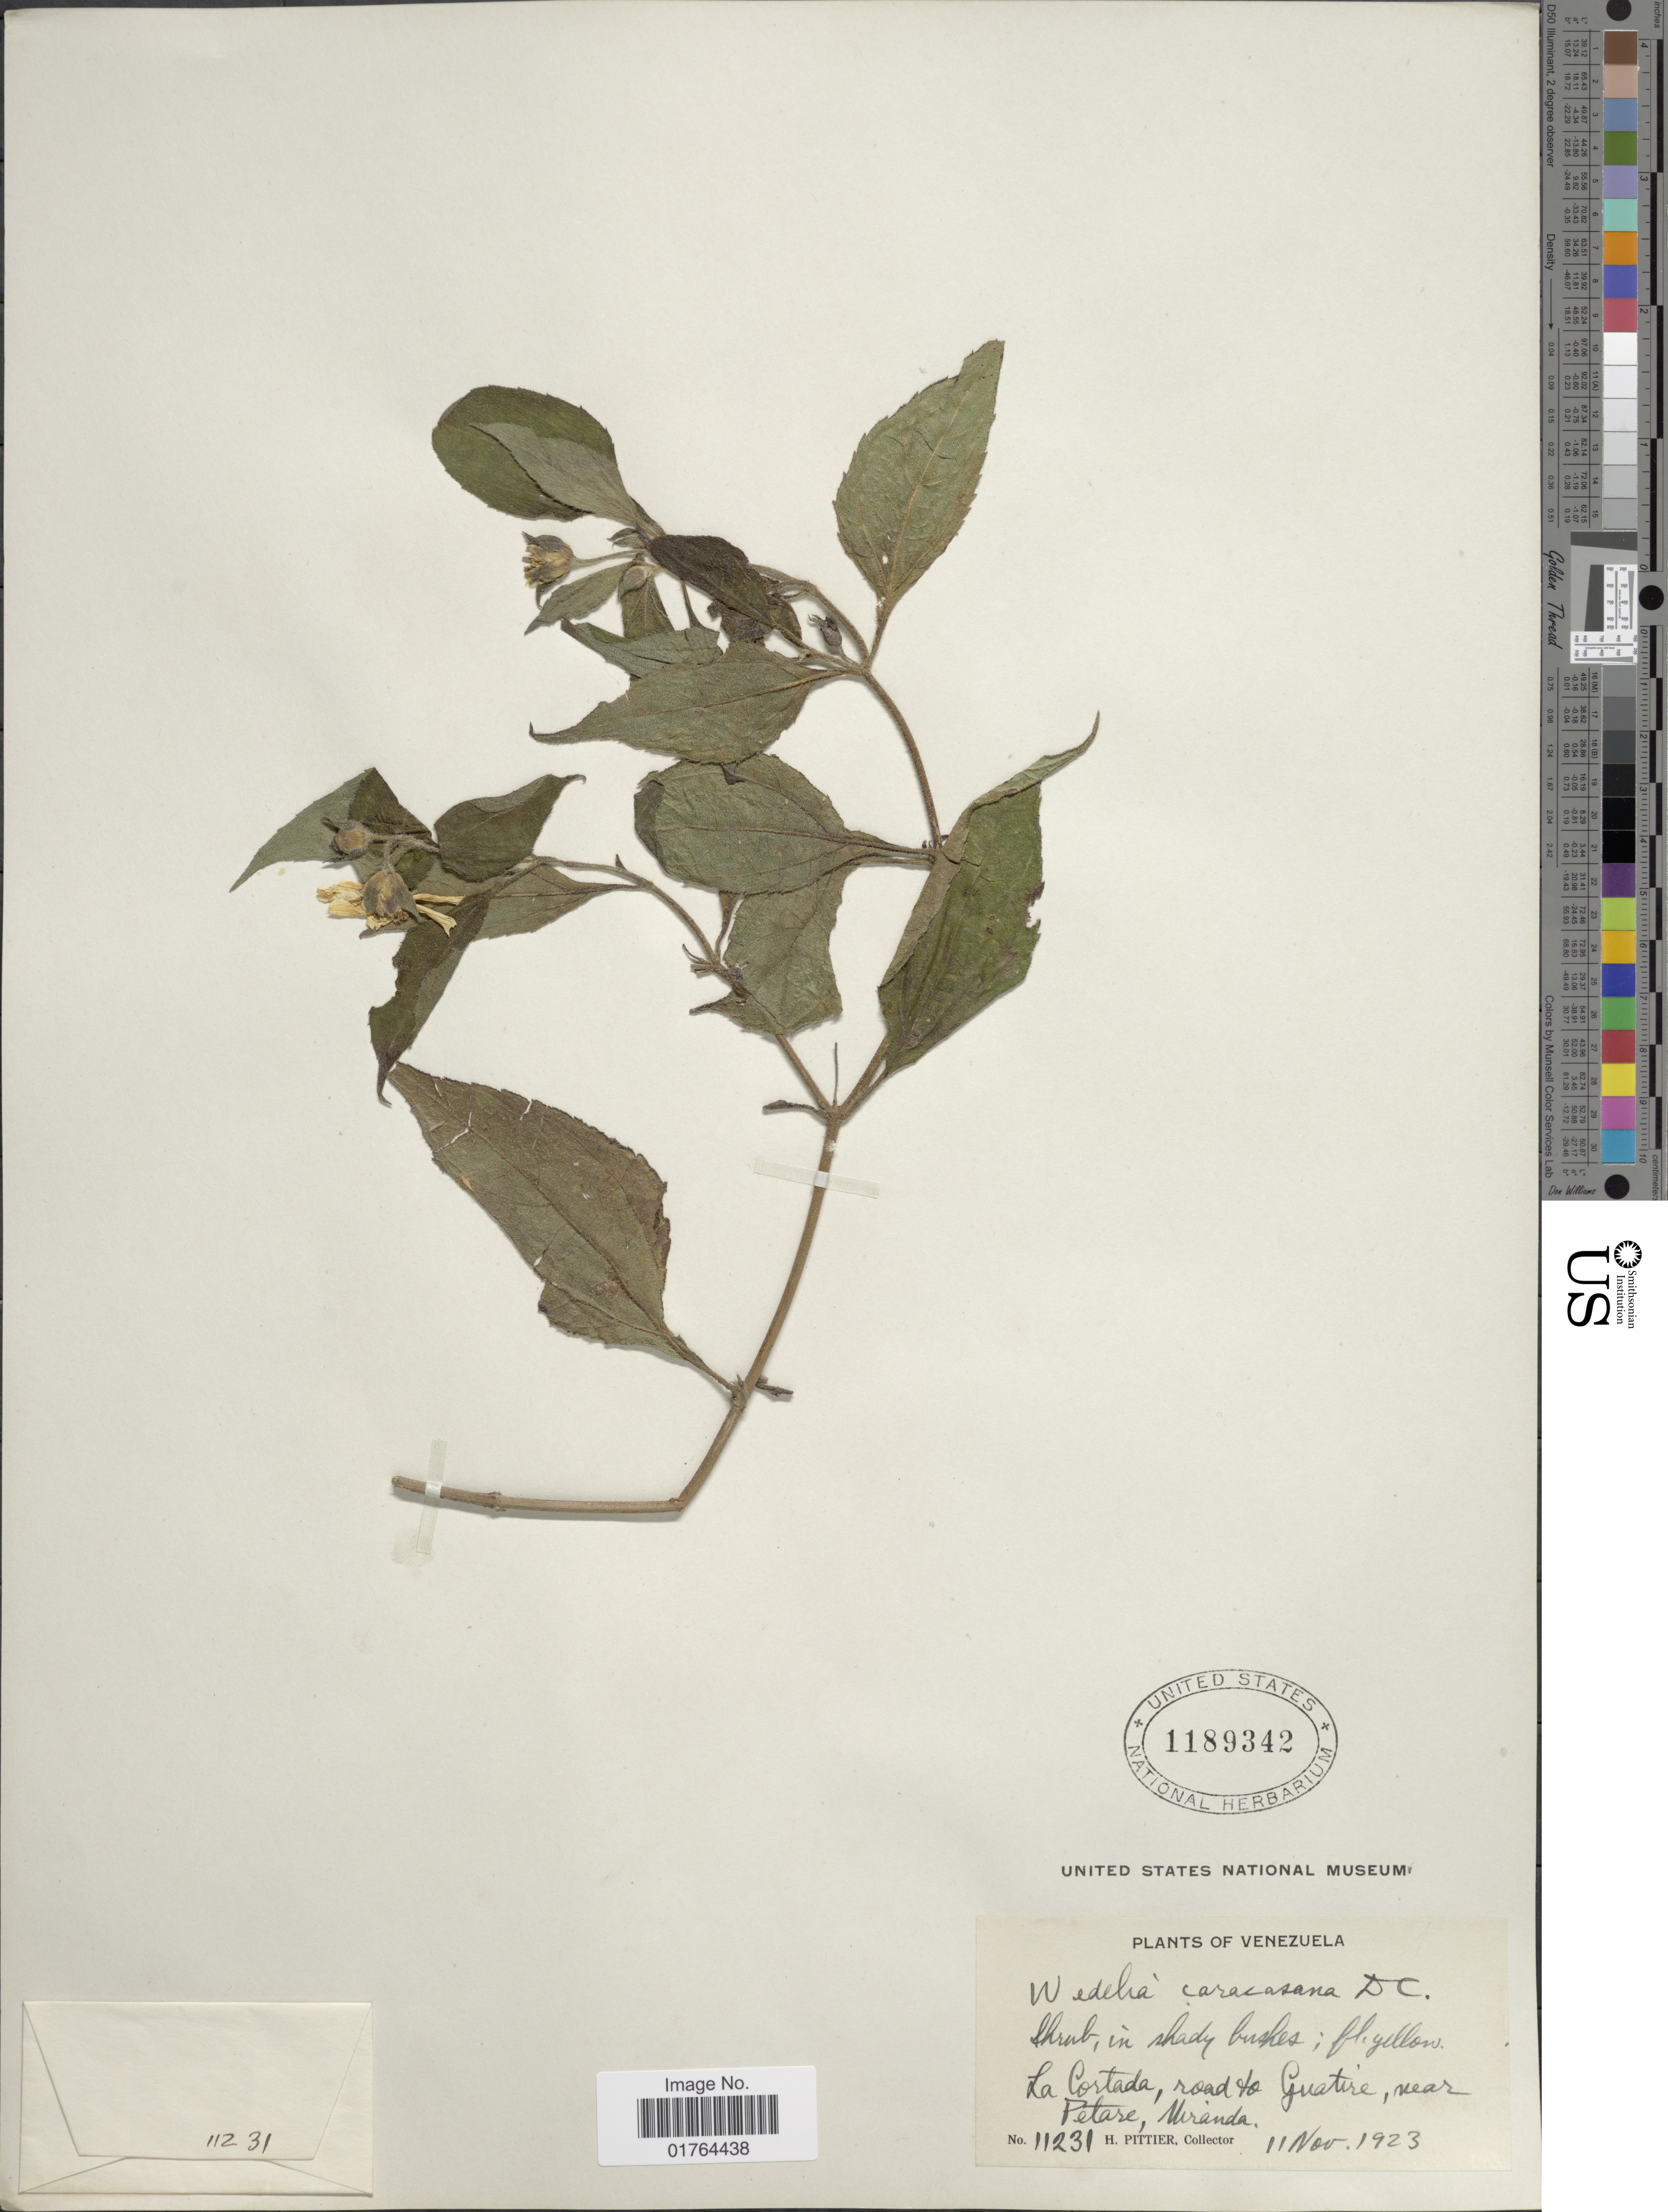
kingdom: Plantae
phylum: Tracheophyta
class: Magnoliopsida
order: Asterales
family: Asteraceae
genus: Wedelia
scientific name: Wedelia calycina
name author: Rich.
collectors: H. F. Pittier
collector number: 11231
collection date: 1923-11-11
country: Venezuela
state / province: Miranda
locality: La Cortada, road to Guatire, near Petare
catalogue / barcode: US 1189342